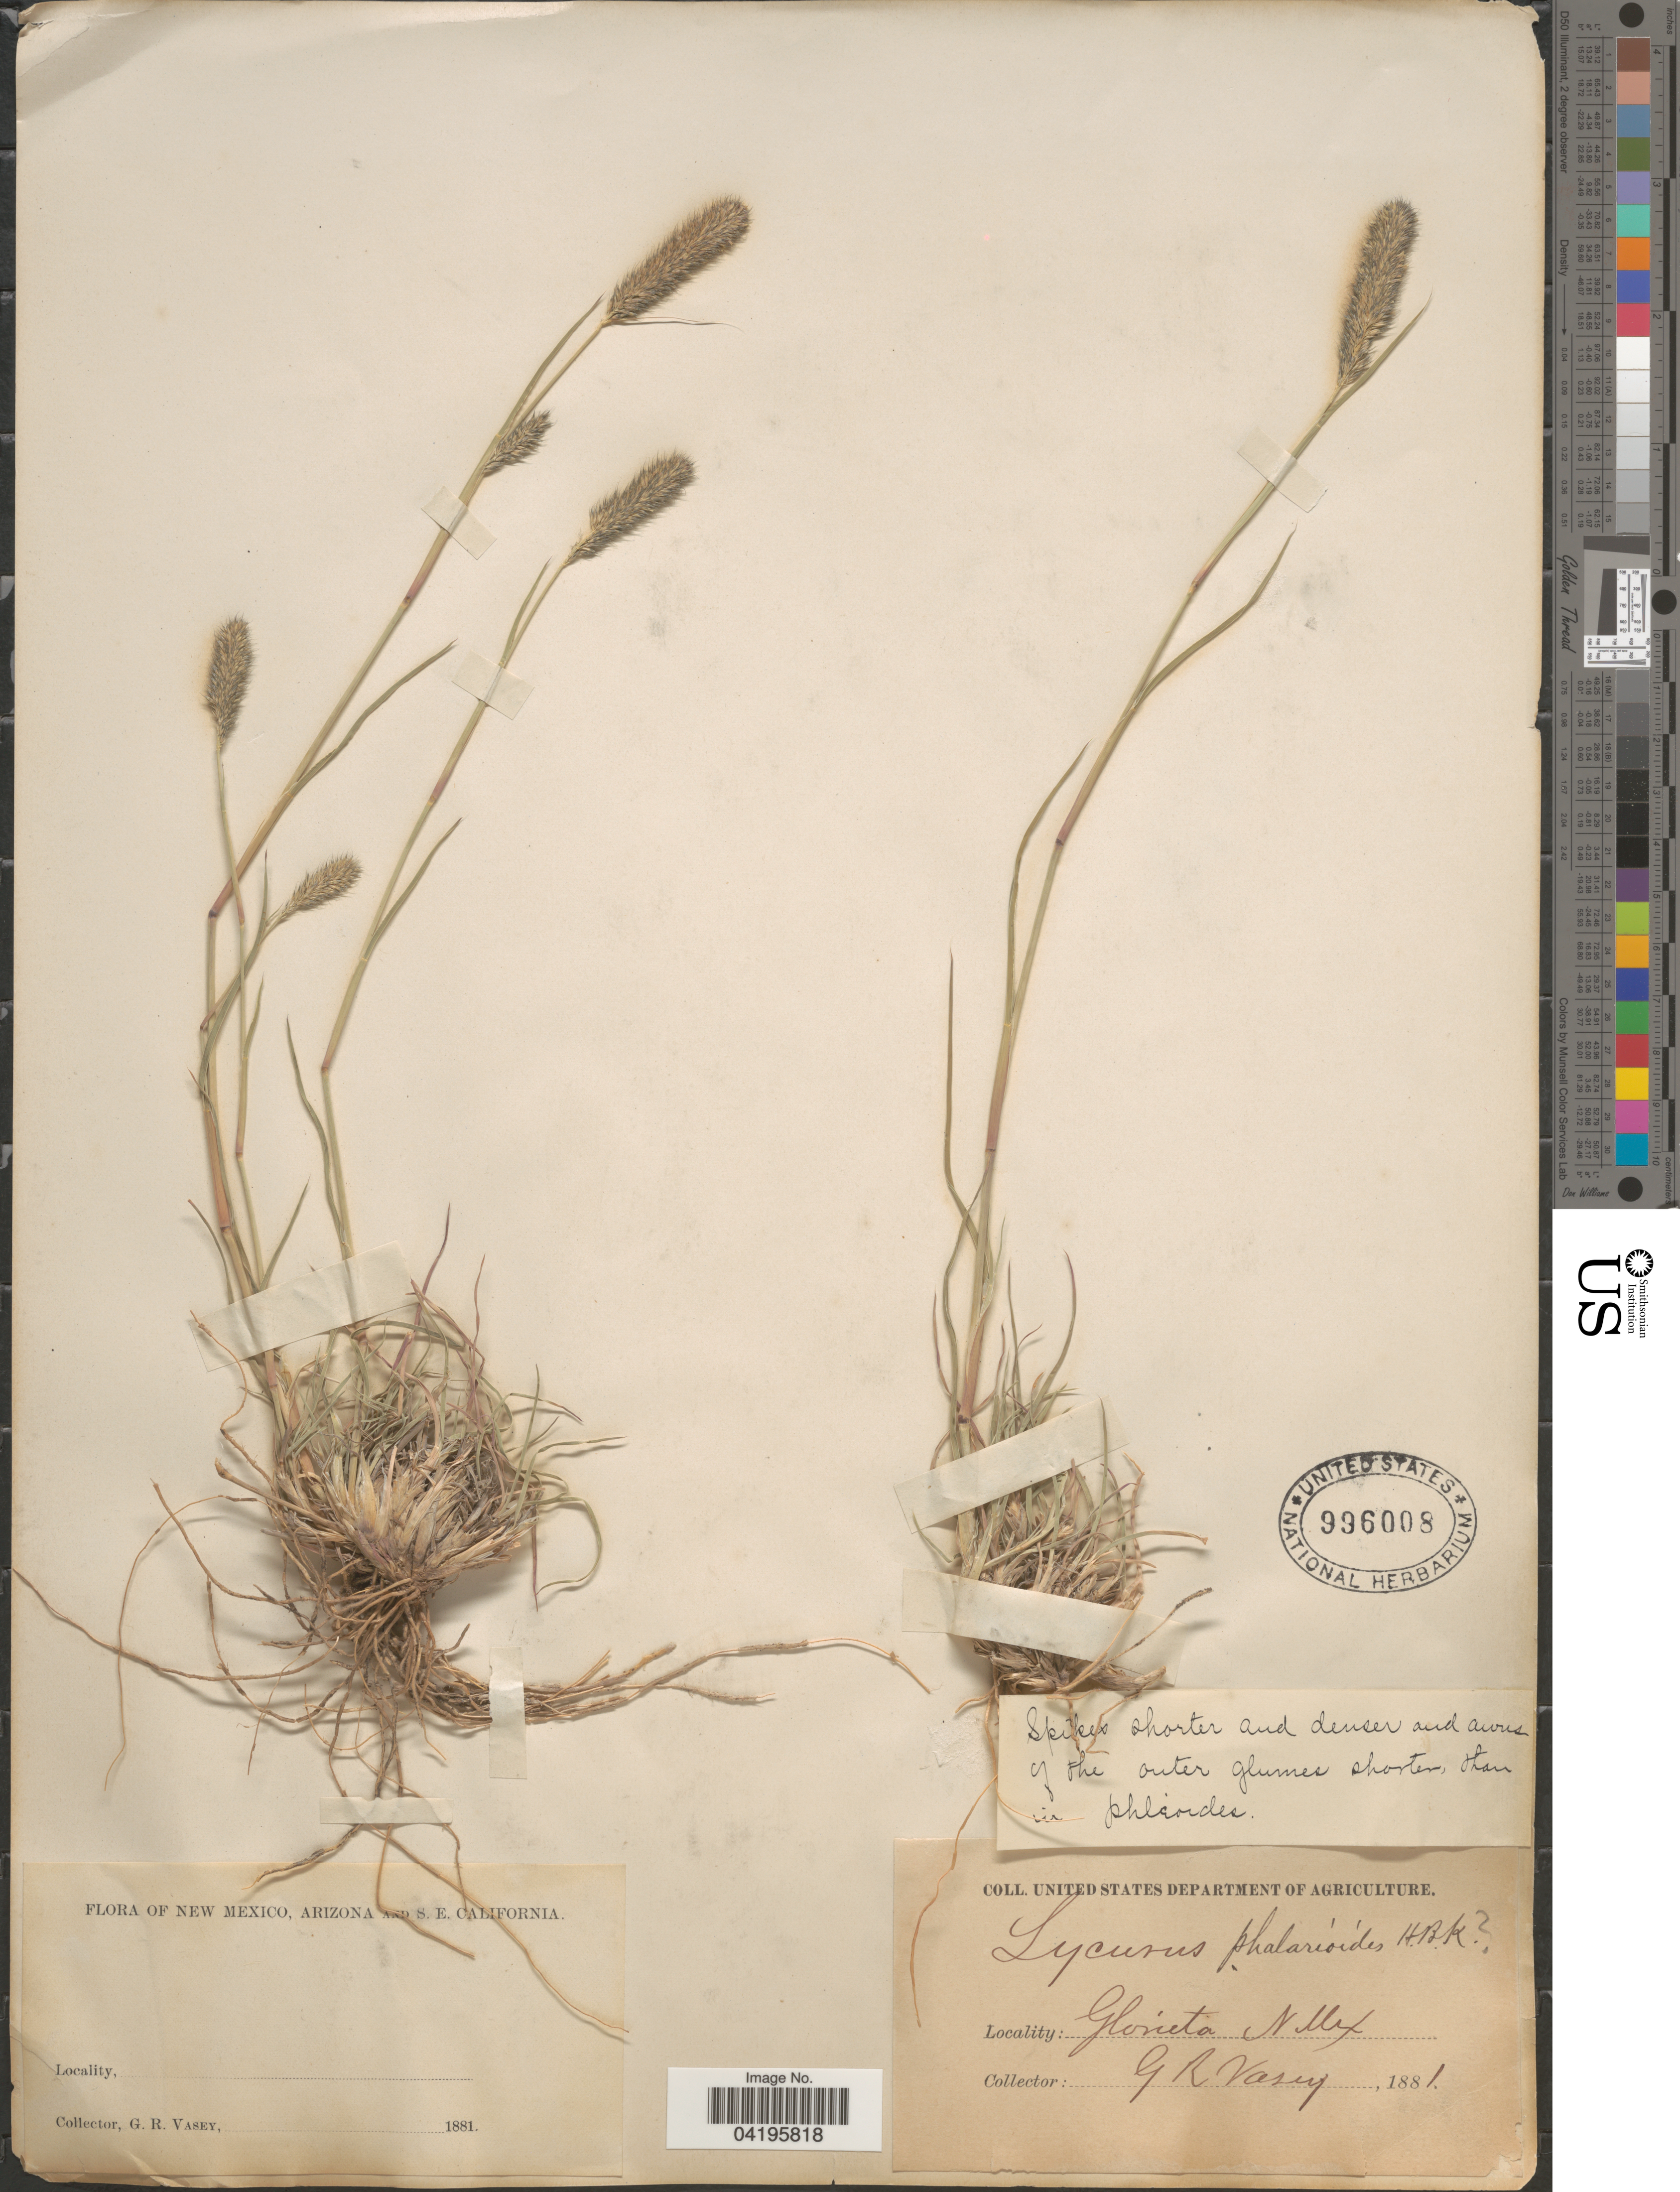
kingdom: Plantae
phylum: Tracheophyta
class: Liliopsida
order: Poales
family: Poaceae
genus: Muhlenbergia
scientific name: Muhlenbergia phleoides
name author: (Kunth) Columbus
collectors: G. R. Vasey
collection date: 1881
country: United States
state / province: New Mexico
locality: Glorieta.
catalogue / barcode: US 996008